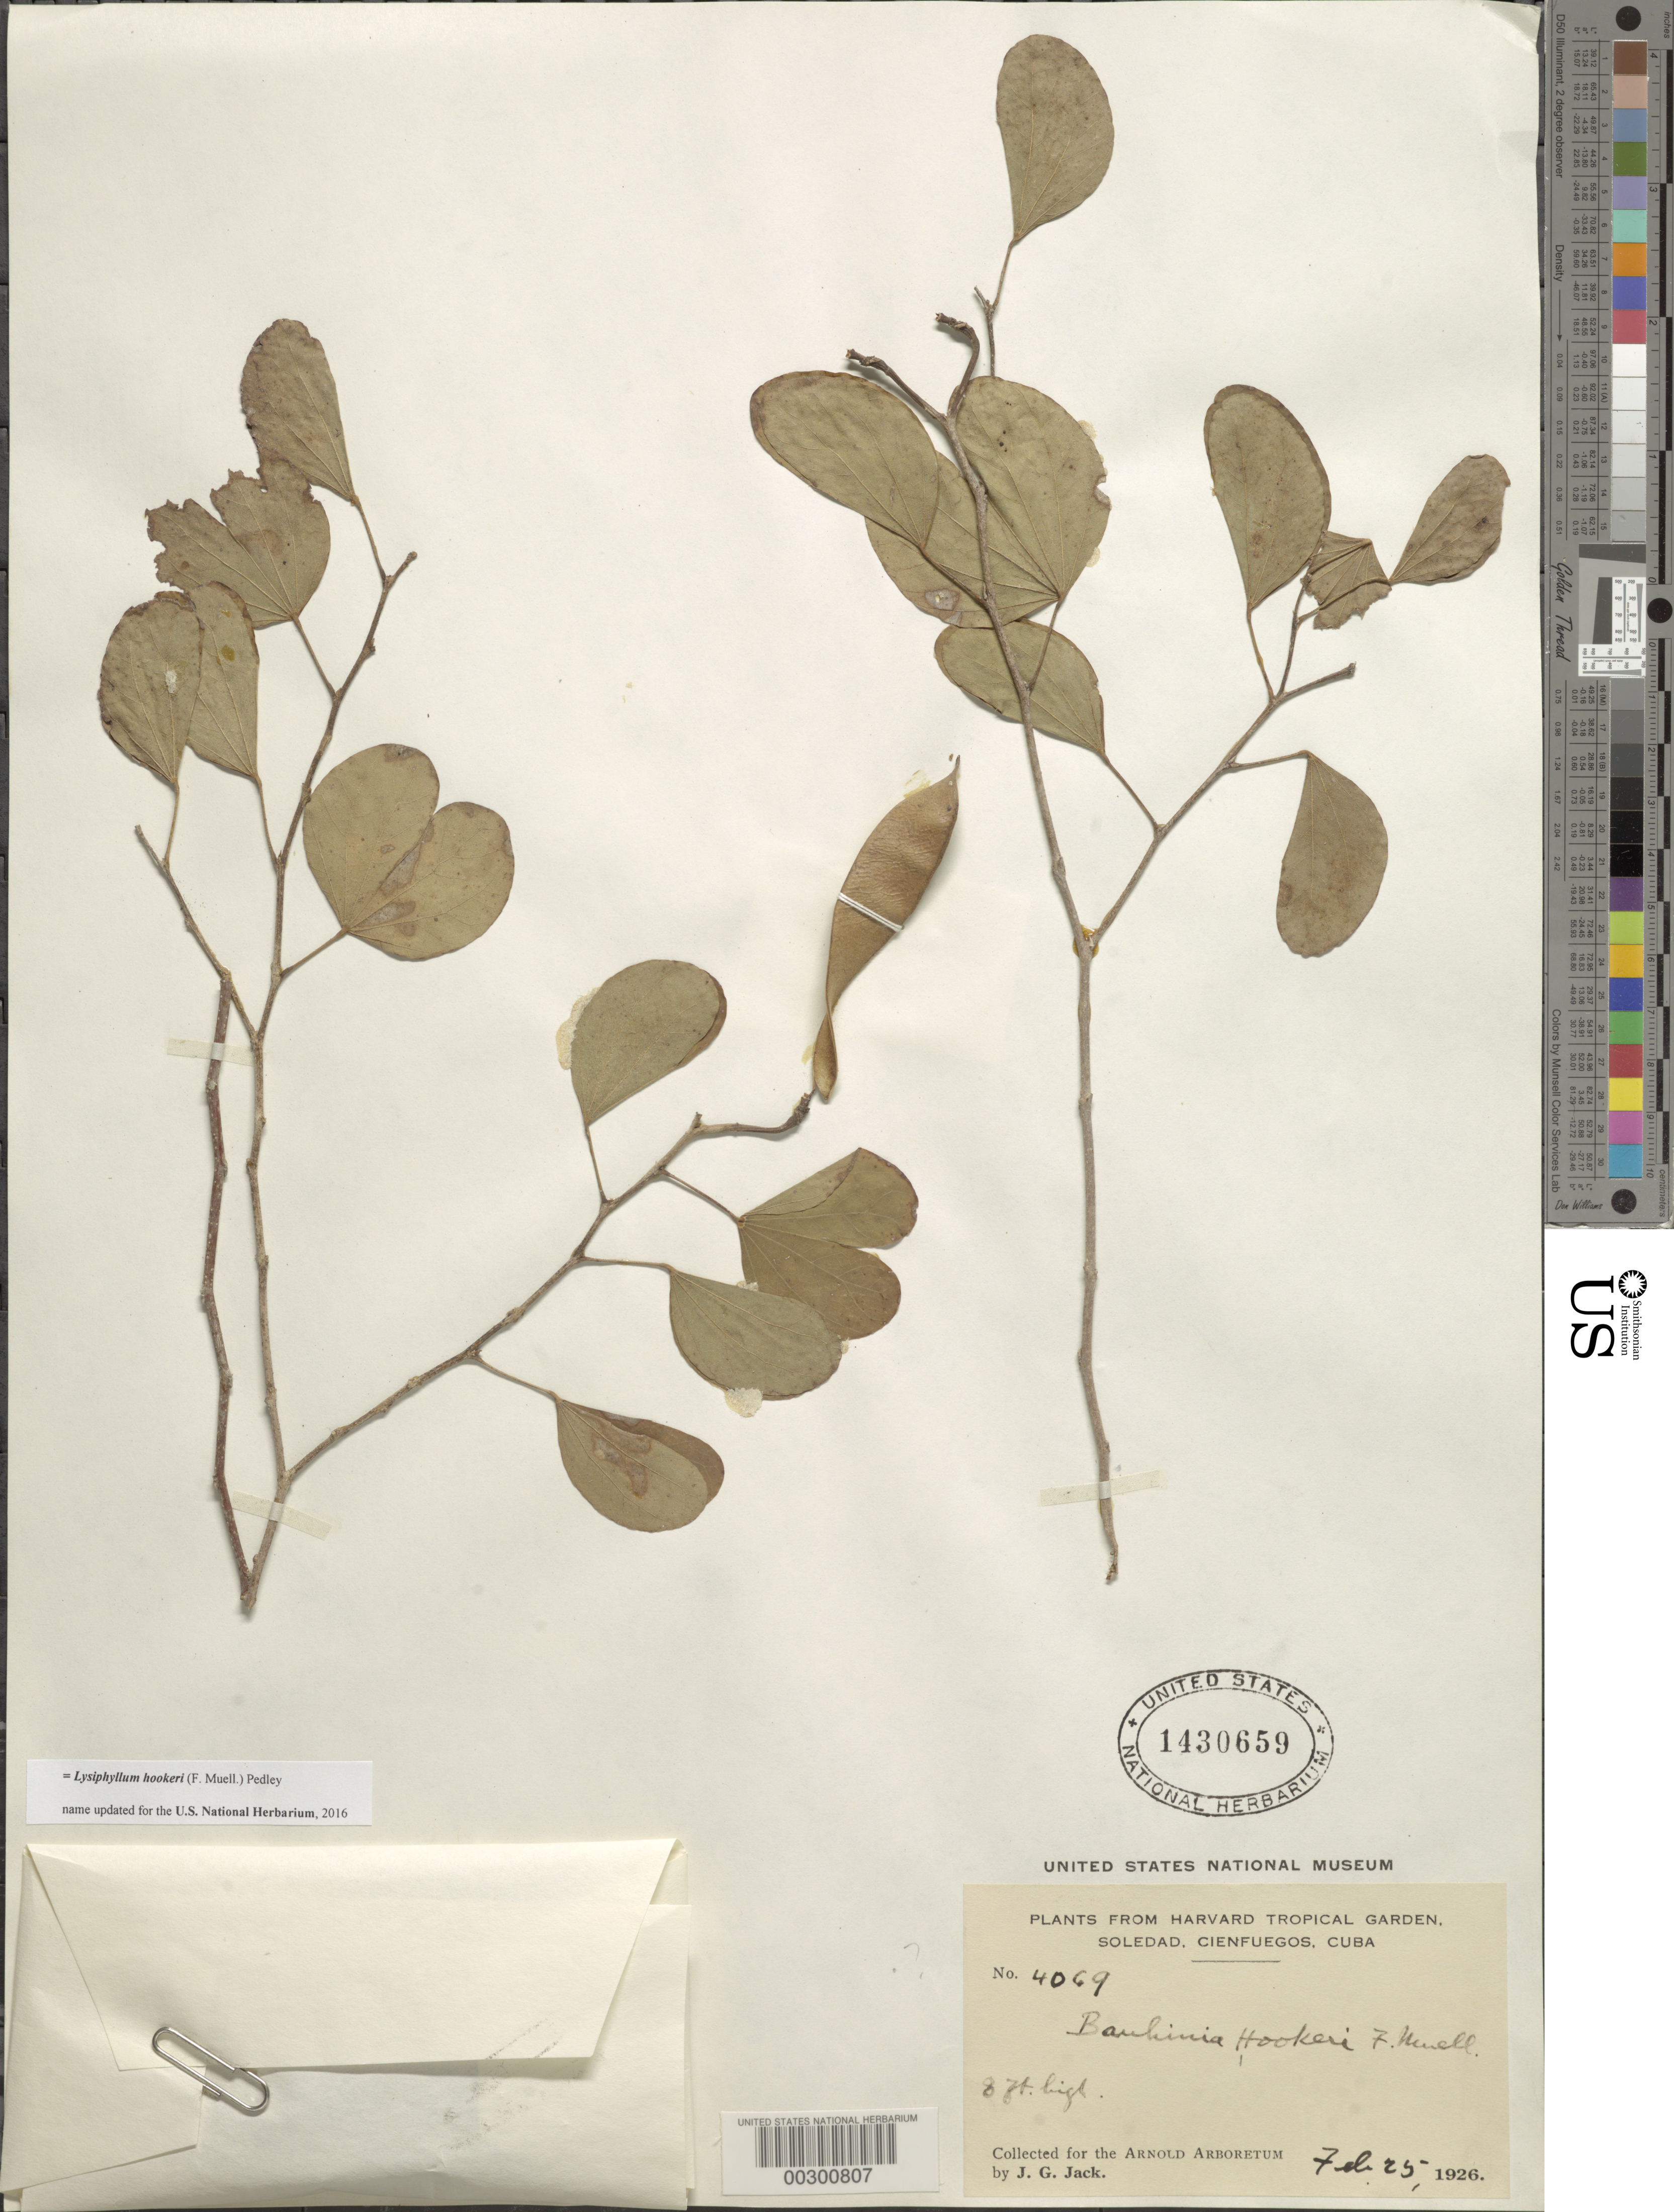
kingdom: Plantae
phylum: Tracheophyta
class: Magnoliopsida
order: Fabales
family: Fabaceae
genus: Tessmannia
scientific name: Tessmannia dewildemaniana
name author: Harms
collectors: J. G. Jack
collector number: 4069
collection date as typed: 25 Feb 1926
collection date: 1926-02-25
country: Cuba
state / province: Las Villas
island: Greater Antilles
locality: Garden, soledad, cienfuegos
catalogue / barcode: US 1430659